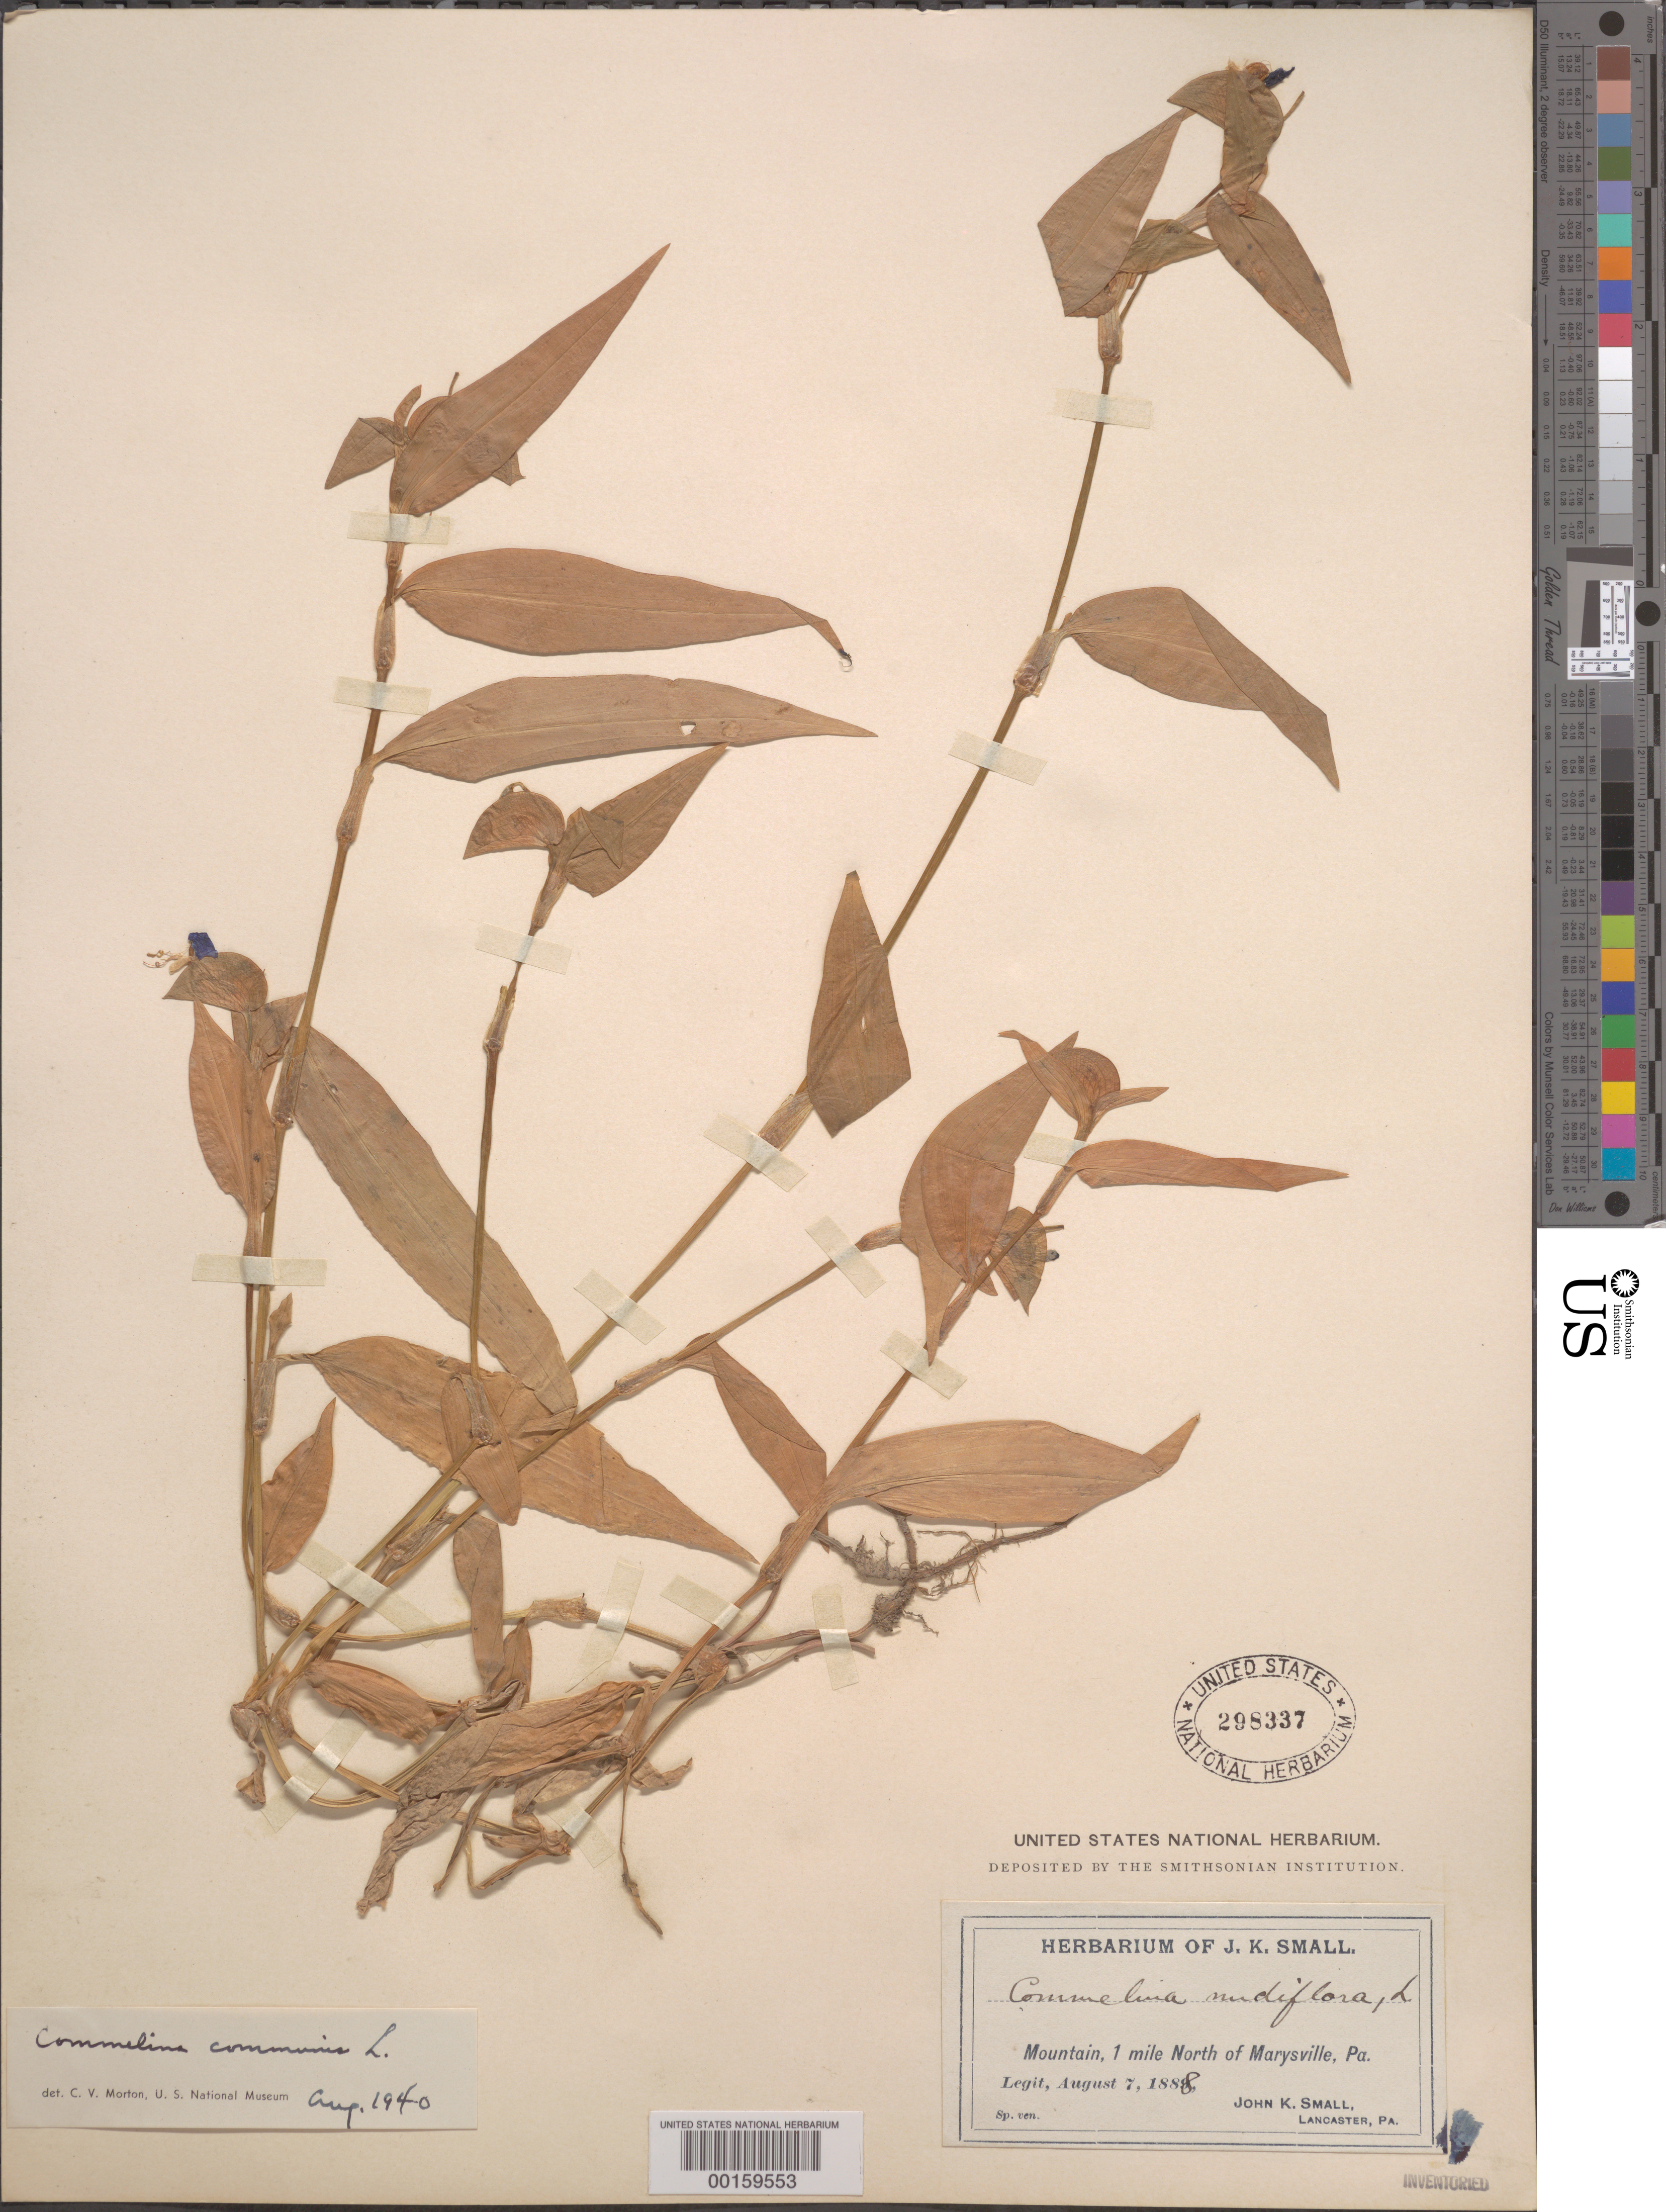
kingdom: Plantae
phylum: Tracheophyta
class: Liliopsida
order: Commelinales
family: Commelinaceae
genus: Commelina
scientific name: Commelina communis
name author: L.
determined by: Morton, C. V.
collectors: J. K. Small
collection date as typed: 07 Aug 1888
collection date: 1888-08-07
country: United States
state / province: Pennsylvania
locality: Mountain, 1 mi n of marysville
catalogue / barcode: US 298337